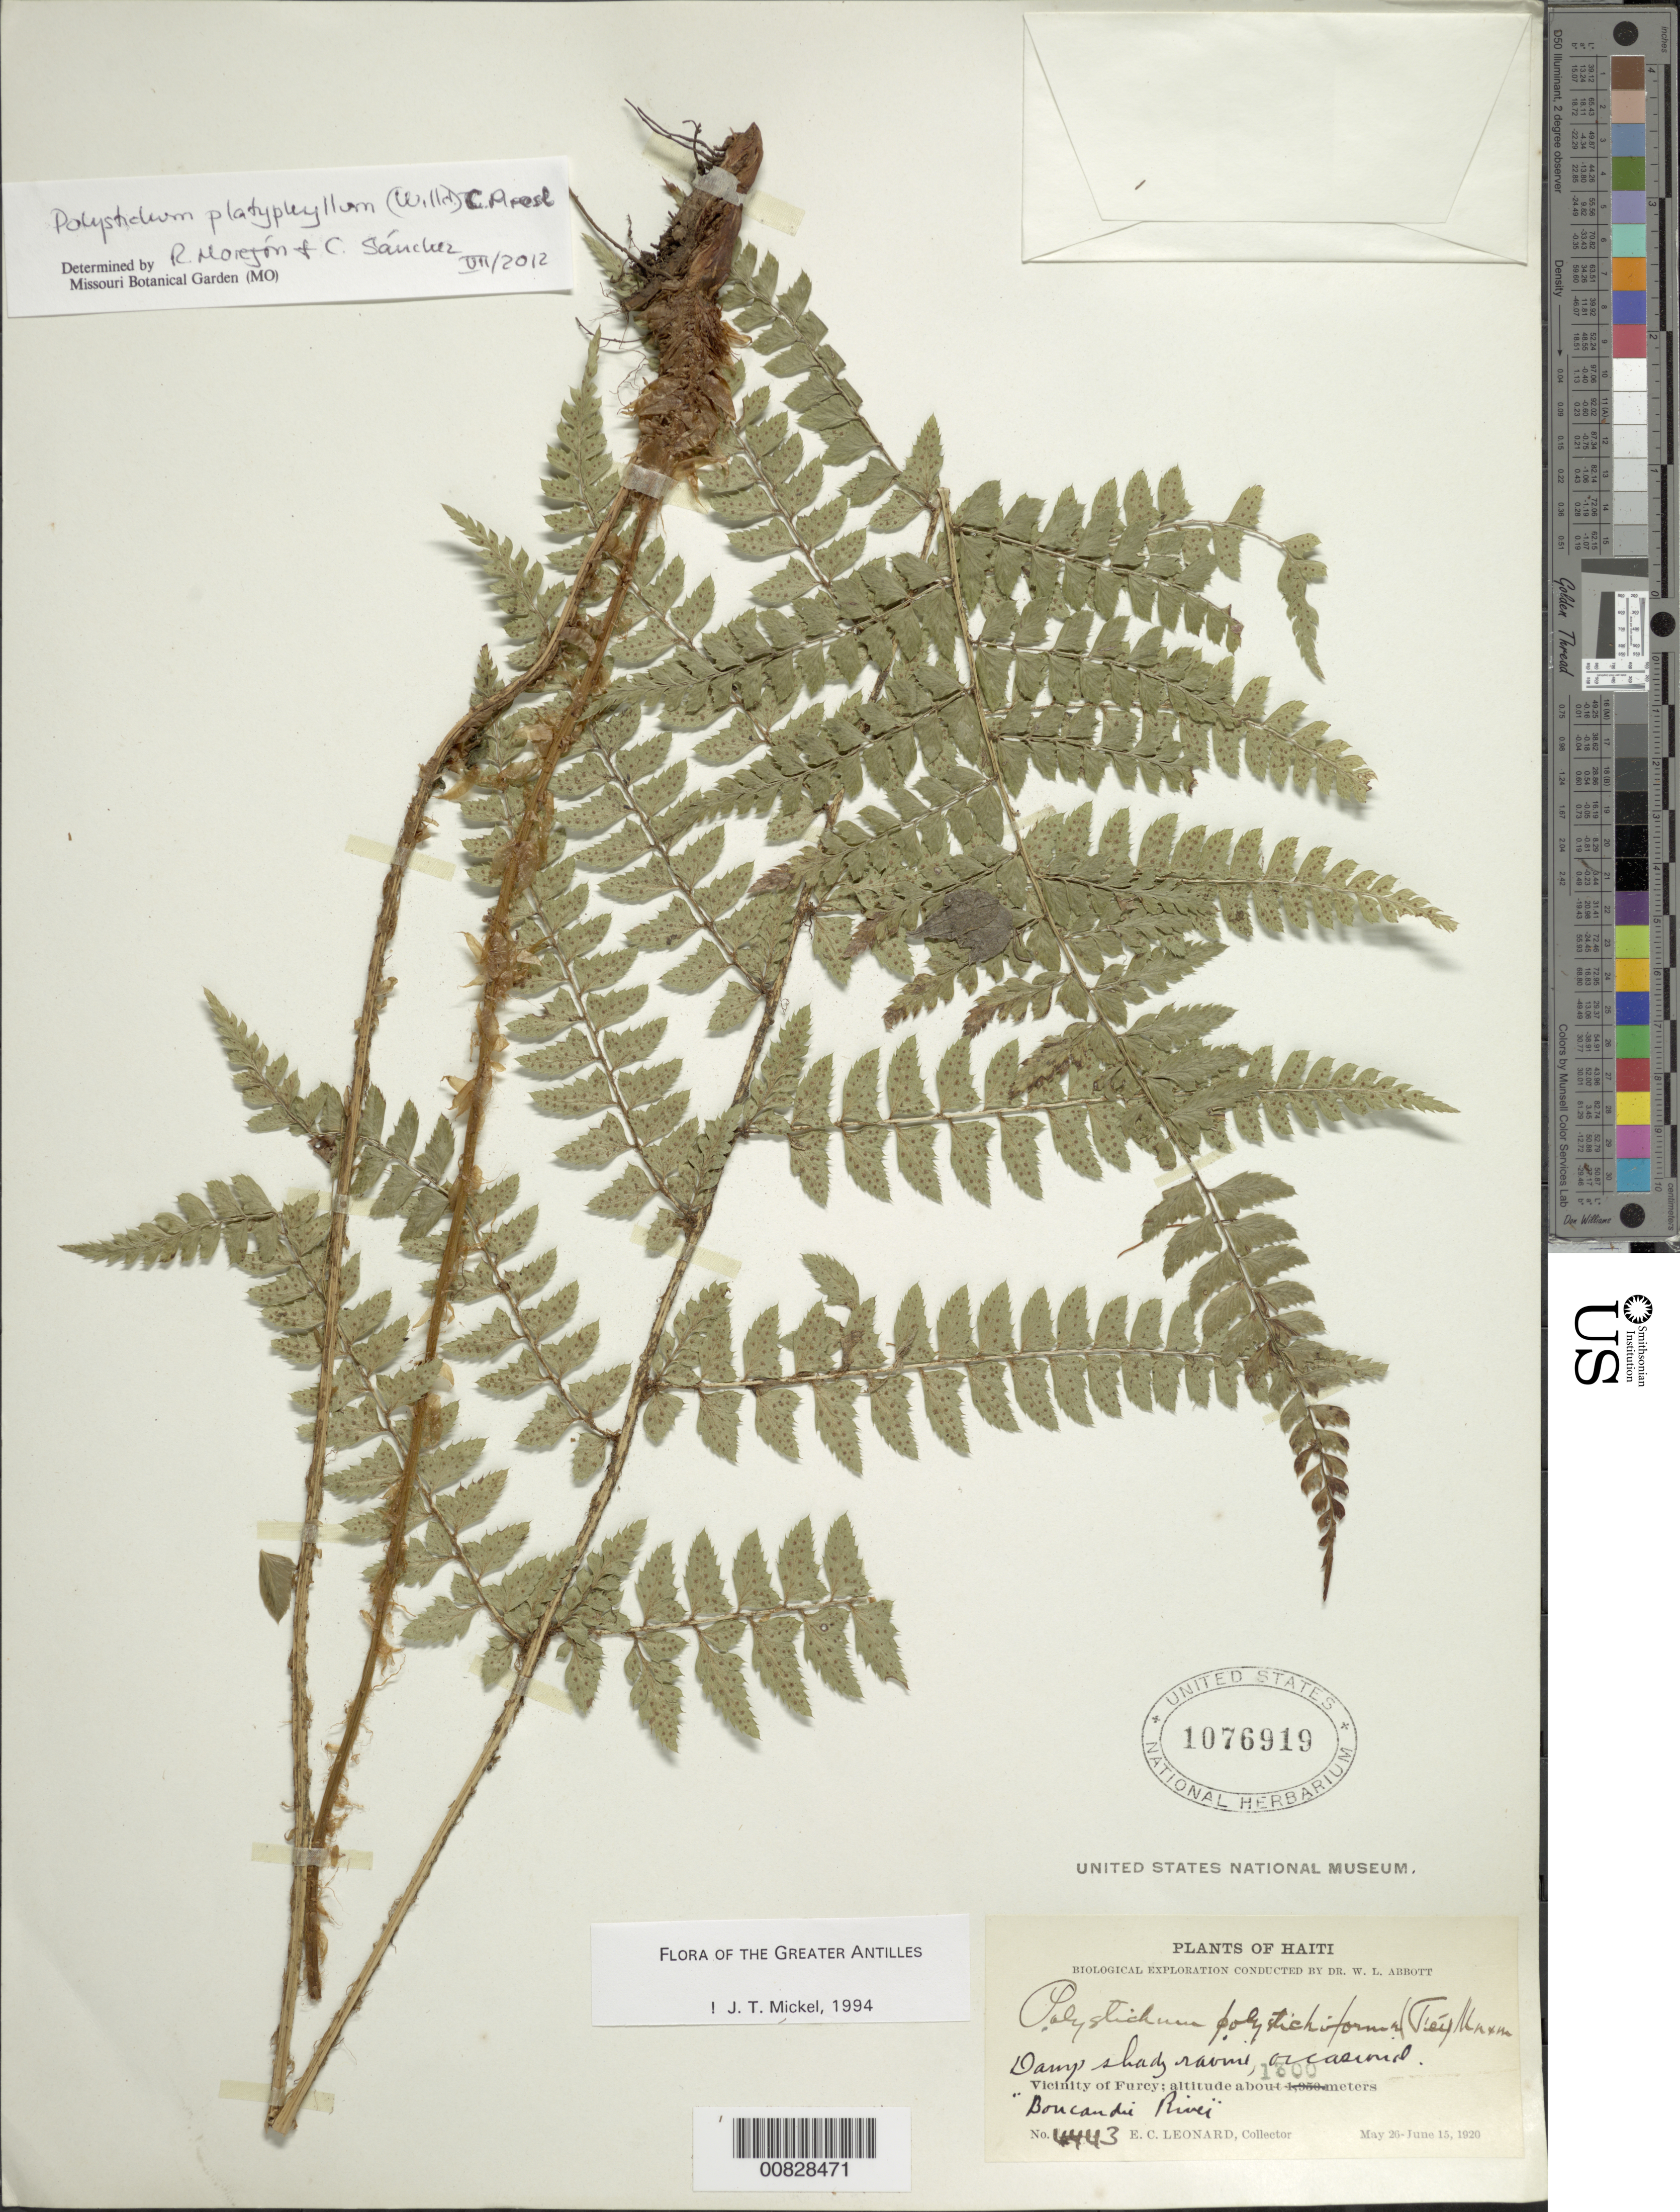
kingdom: Plantae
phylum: Tracheophyta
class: Polypodiopsida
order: Polypodiales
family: Dryopteridaceae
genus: Polystichum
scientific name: Polystichum platyphyllum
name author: (Willd.) C. Presl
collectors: E. C. Leonard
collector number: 4443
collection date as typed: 26 May 1920 to 15 Jun 1920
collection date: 1920-05-26/1920-06-15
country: Haiti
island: Hispaniola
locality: Furcy vicinity, "Boucandie River"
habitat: Damp shady ravine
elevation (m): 1300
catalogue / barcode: US 1076919